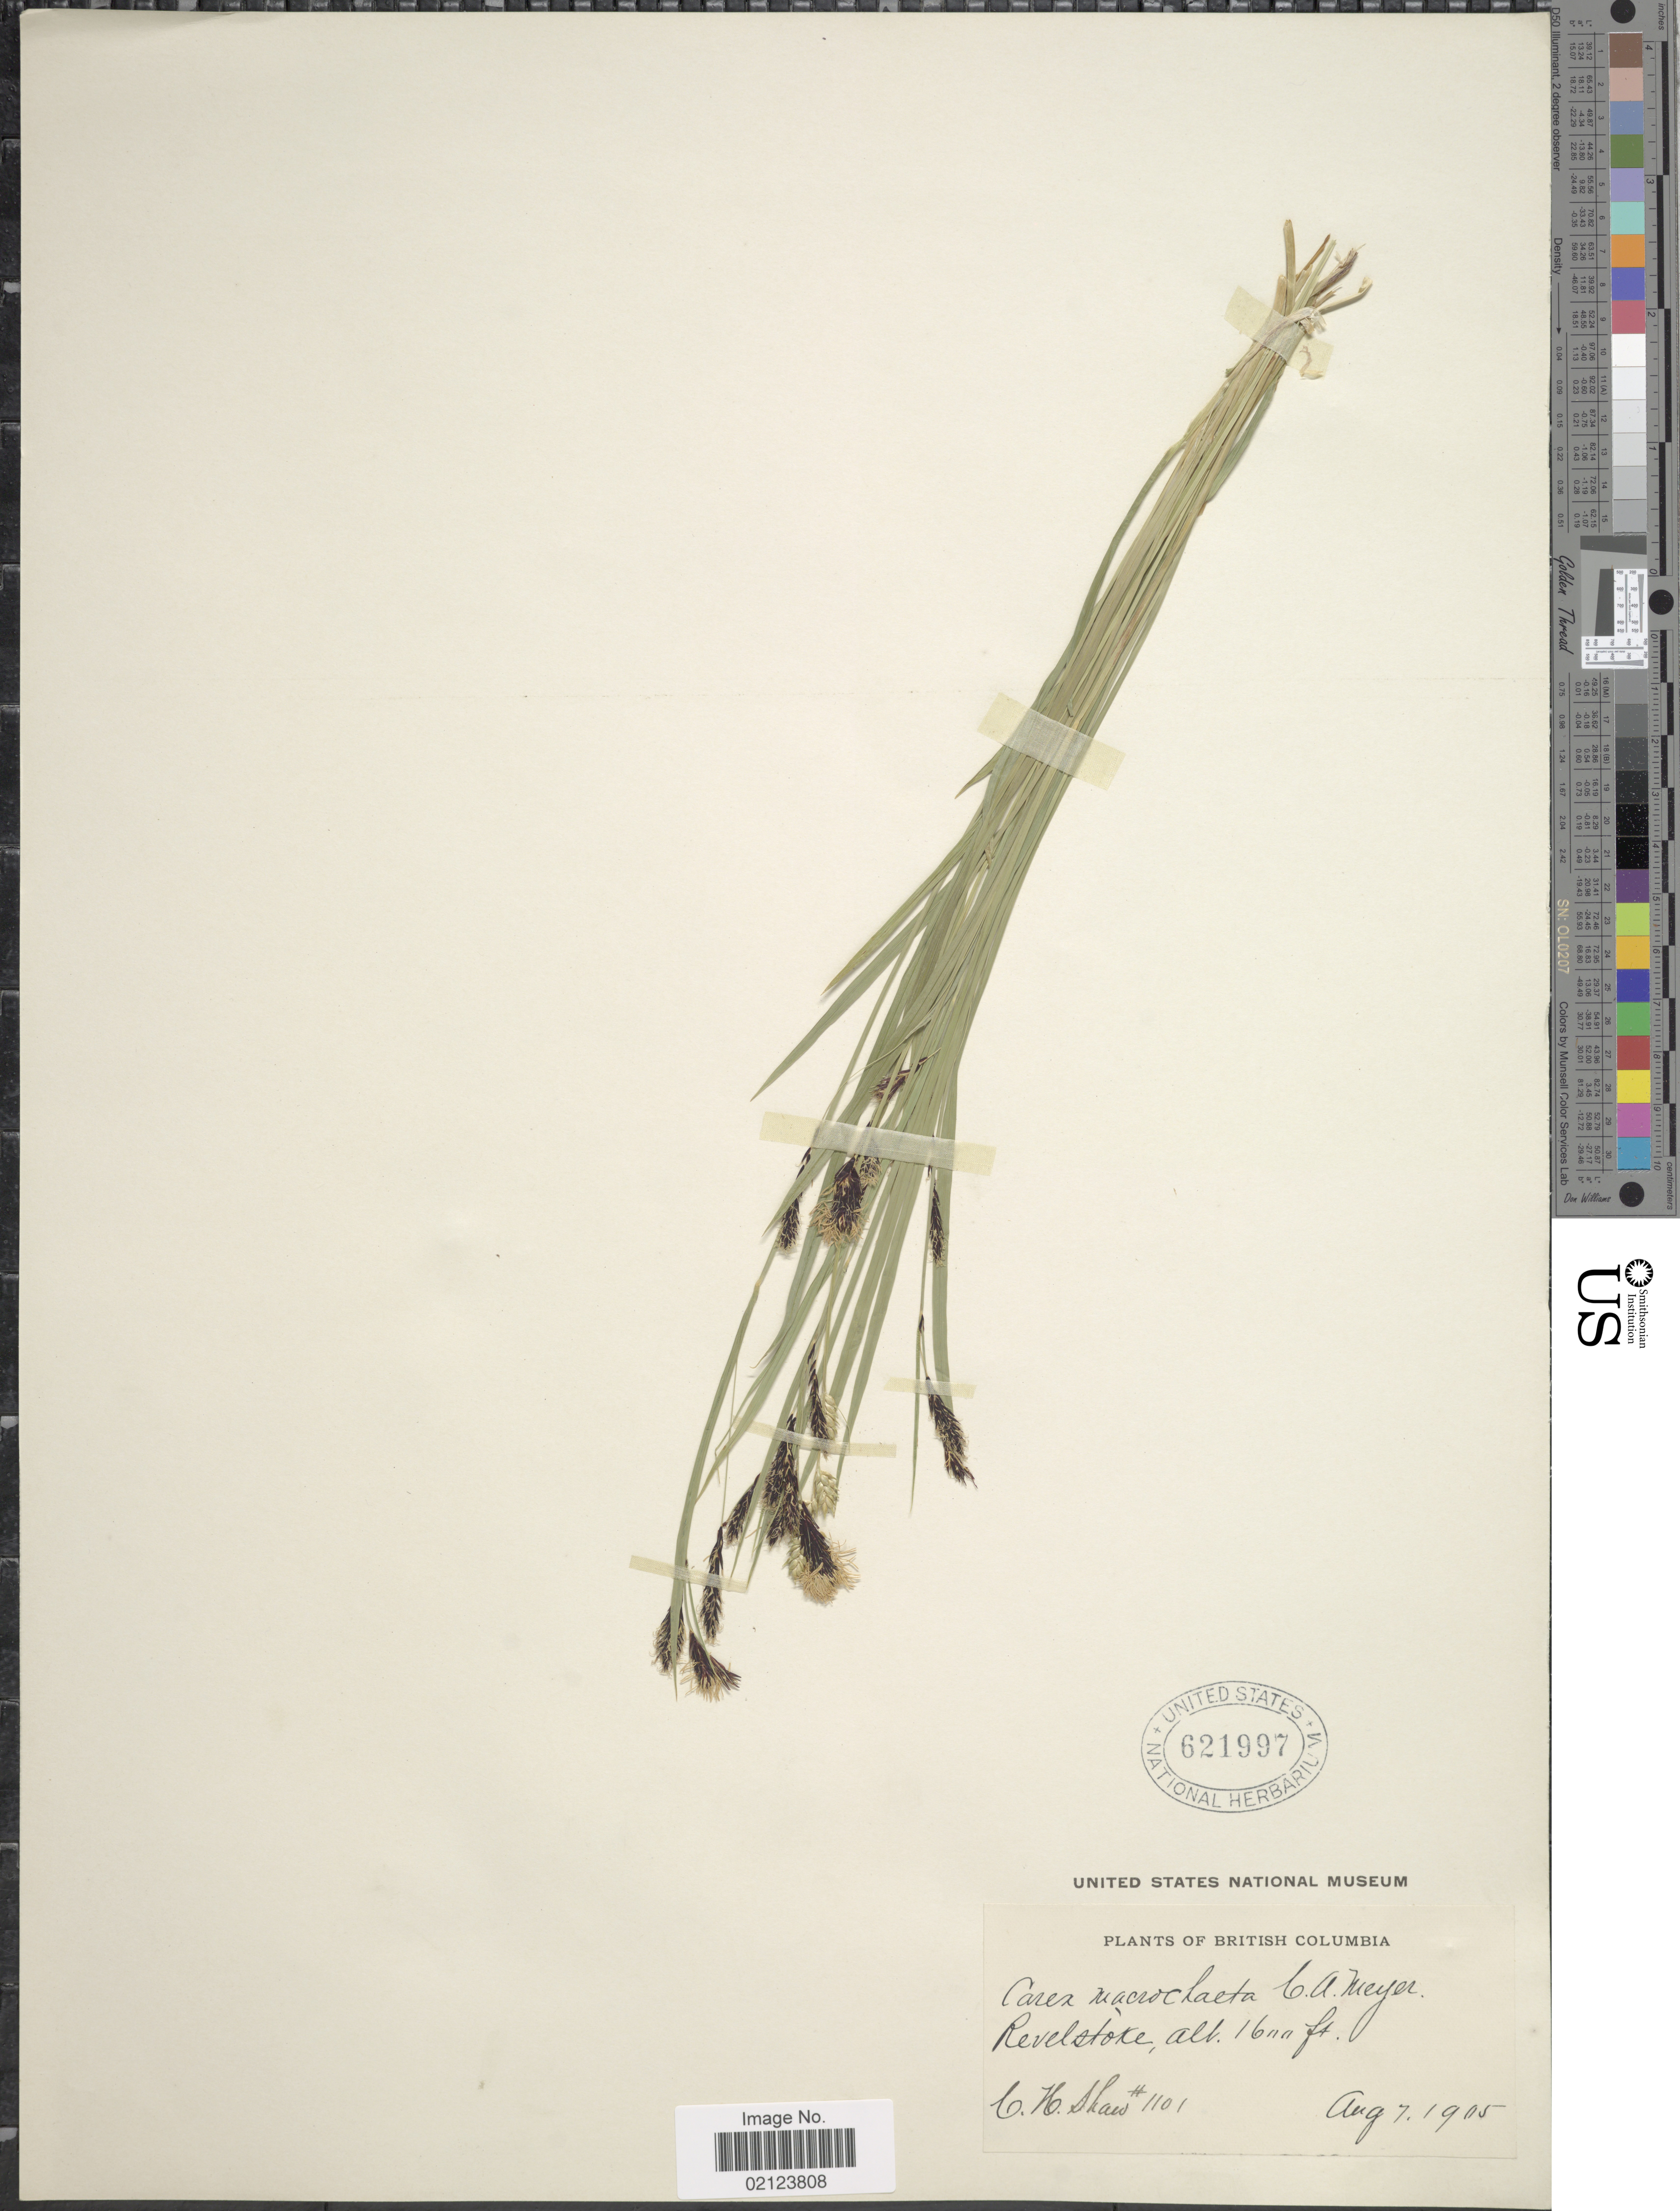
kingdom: Plantae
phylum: Tracheophyta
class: Liliopsida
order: Poales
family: Cyperaceae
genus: Carex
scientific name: Carex macrochaeta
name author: C.A. Mey.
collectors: C. H. Shaw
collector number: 1101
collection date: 1905-08-07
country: Canada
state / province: British Columbia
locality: Revelstoke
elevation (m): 488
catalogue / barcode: US 621997